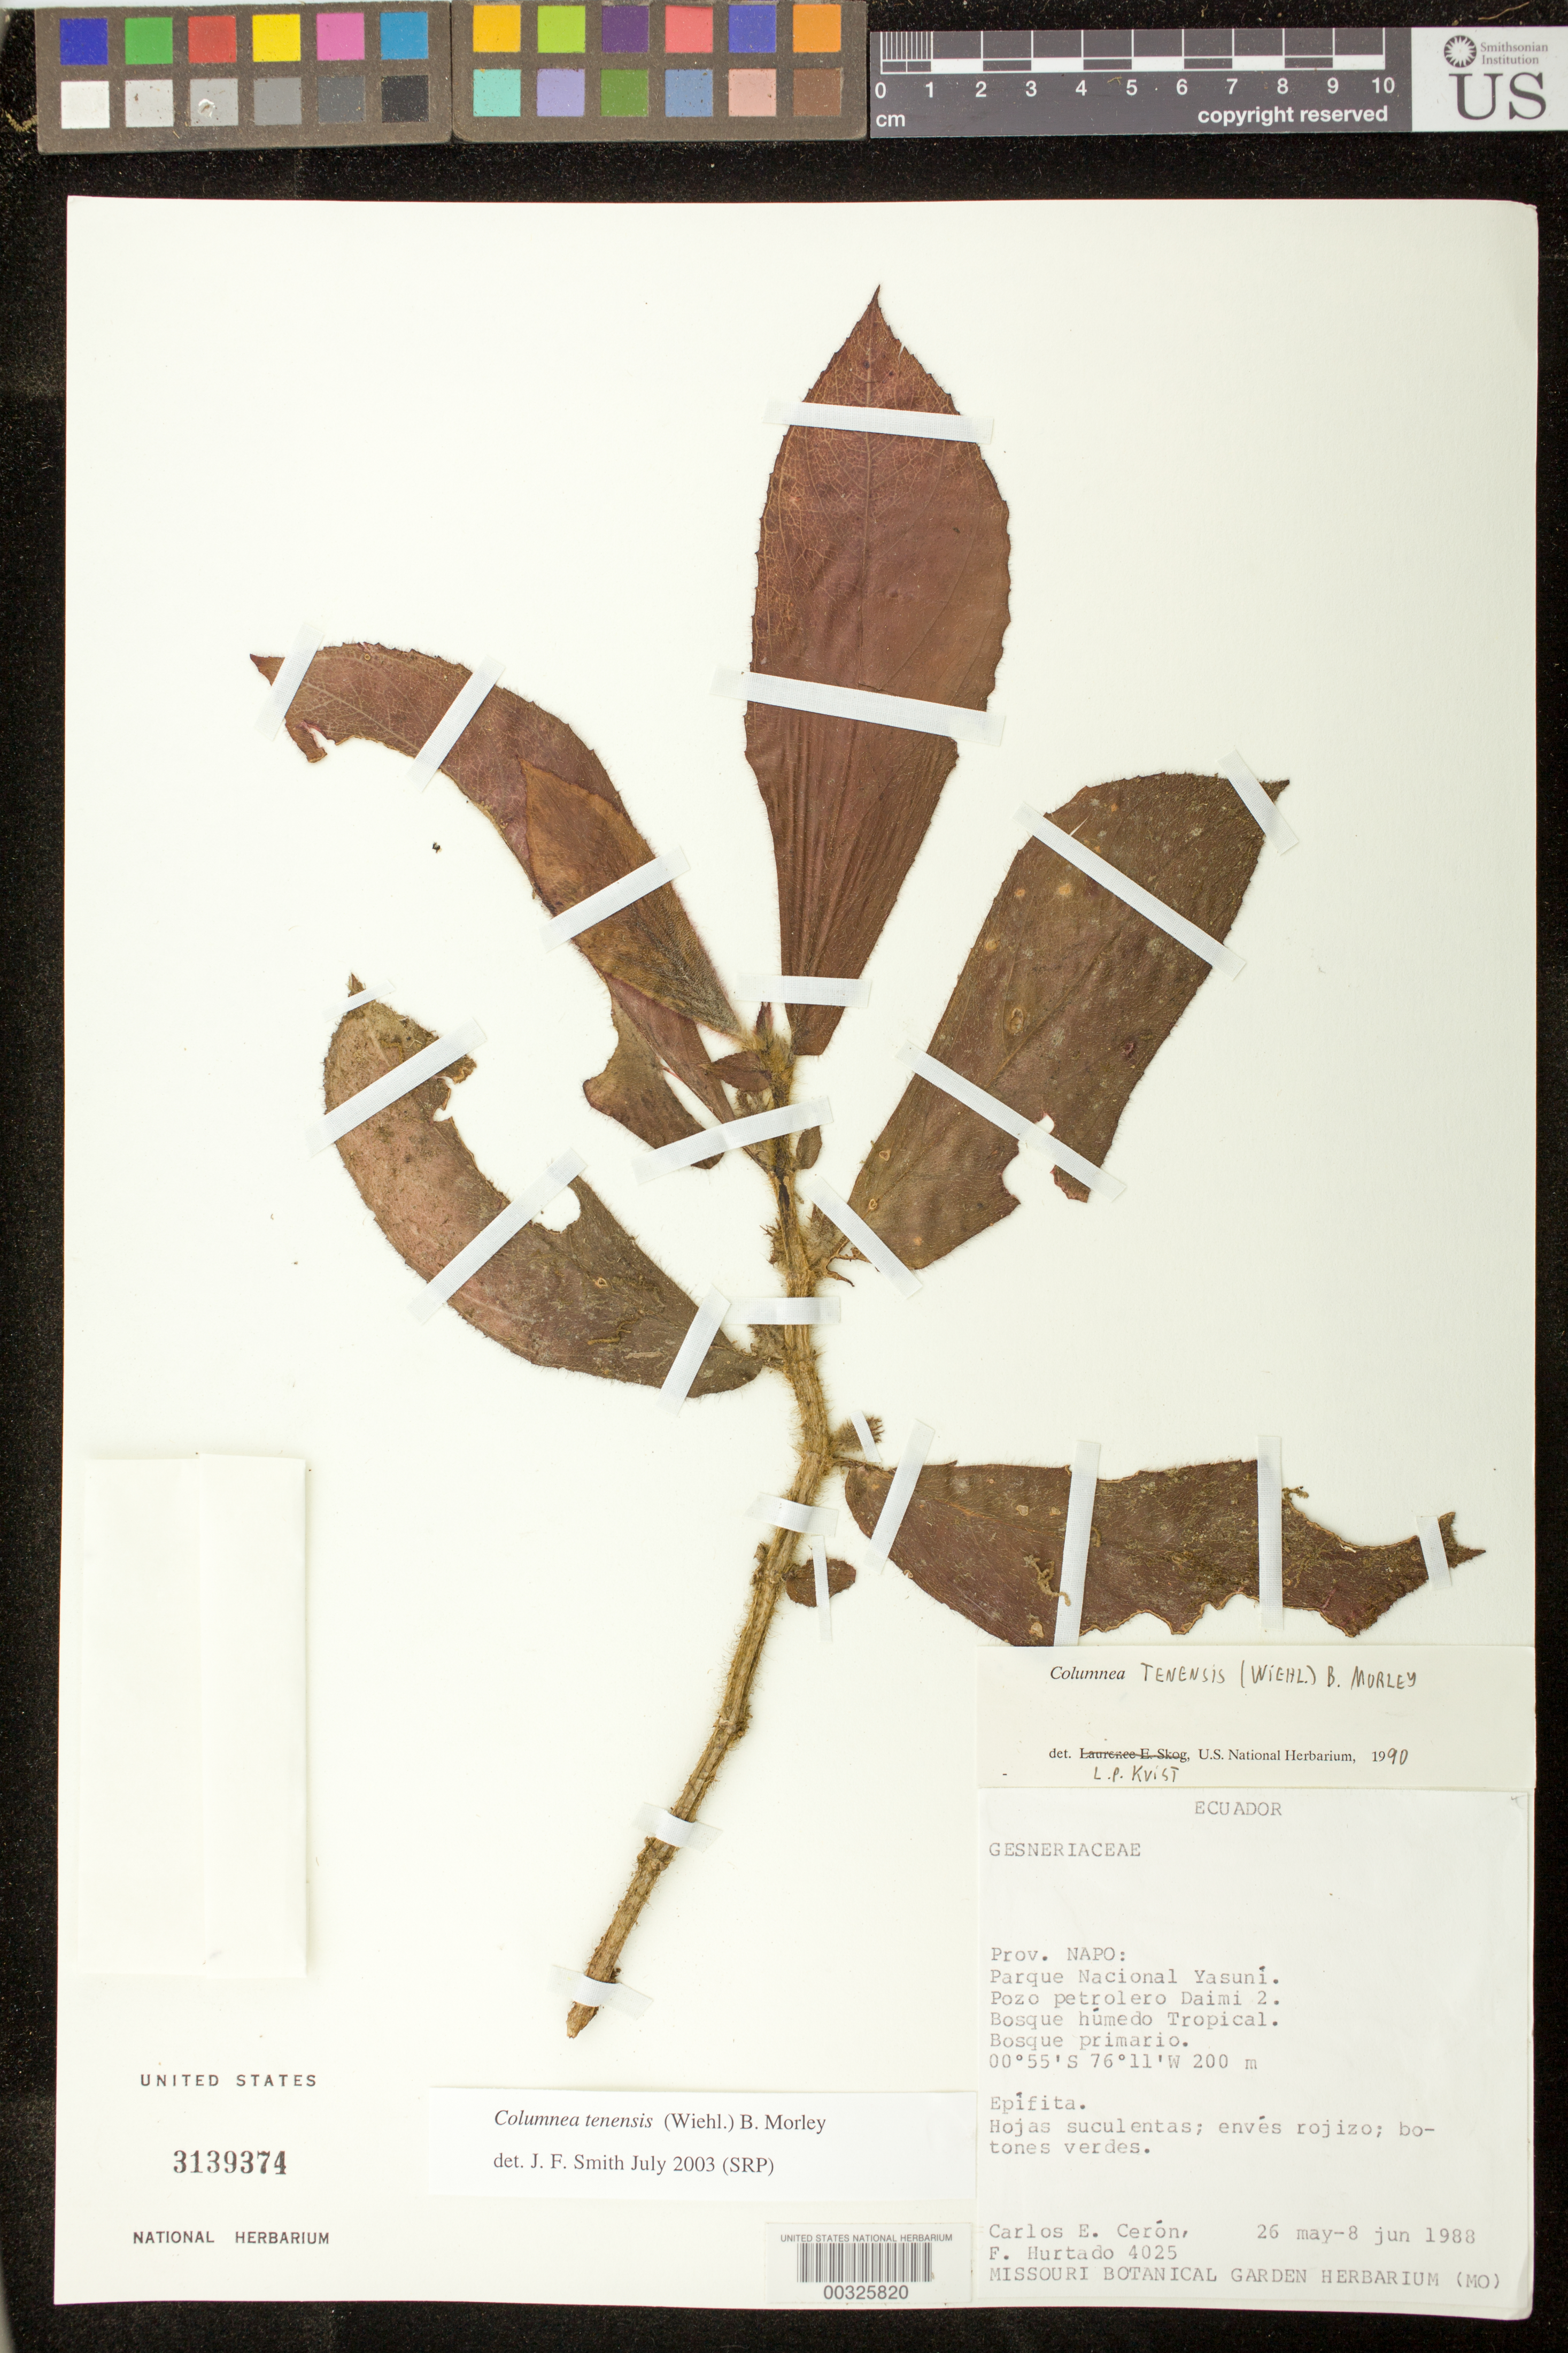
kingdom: Plantae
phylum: Tracheophyta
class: Magnoliopsida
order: Lamiales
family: Gesneriaceae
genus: Columnea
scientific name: Columnea illepida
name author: H.E. Moore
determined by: Clark, J. L.; Skog, Laurence E.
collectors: C. E. Cerón M. & F. Hurtado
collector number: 4025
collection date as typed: May-Jun 1988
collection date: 1988-05/1988-06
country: Ecuador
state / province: Napo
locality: Parque Nacional Yasuni, Daimi petroleum well 2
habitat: Humid tropical forest, primary forest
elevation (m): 200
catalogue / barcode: US 3139374